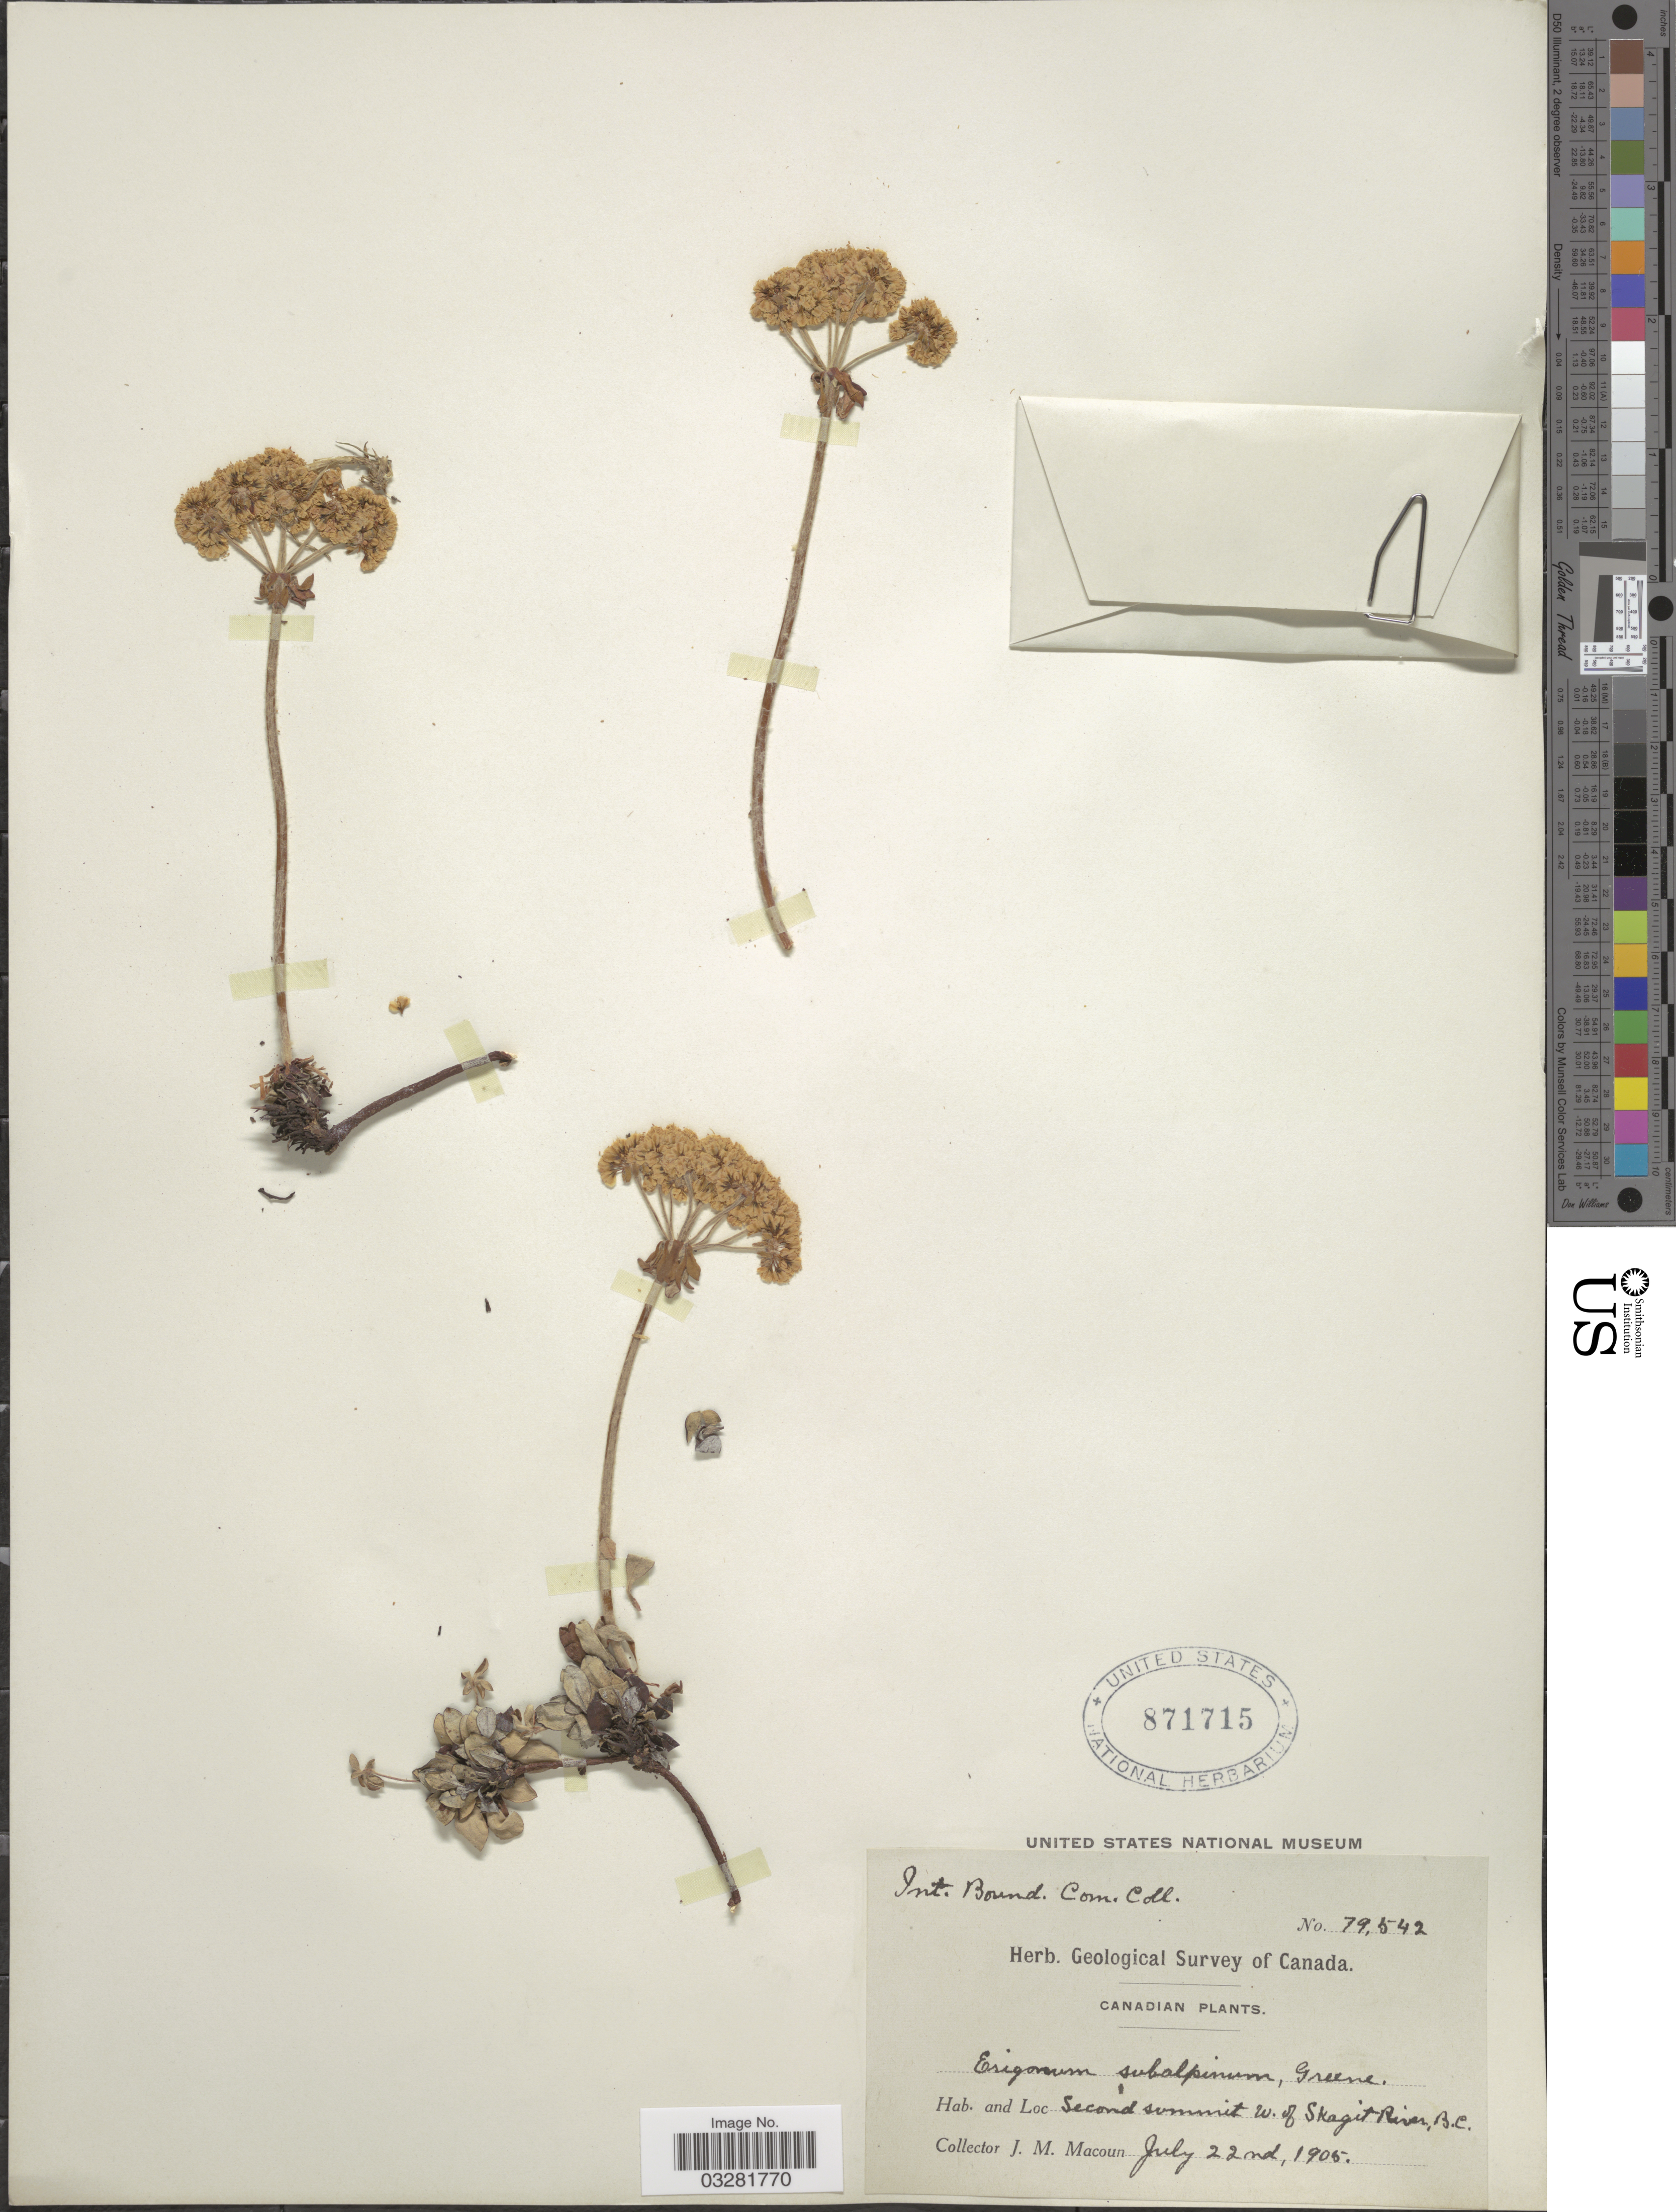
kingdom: Plantae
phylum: Tracheophyta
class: Magnoliopsida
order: Caryophyllales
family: Polygonaceae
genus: Eriogonum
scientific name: Eriogonum umbellatum var. subalpinum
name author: M.E. Jones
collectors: J. M. Macoun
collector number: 79542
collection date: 1905-07-22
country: Canada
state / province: British Columbia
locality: Second summit w. of Skagit River.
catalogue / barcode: US 871715